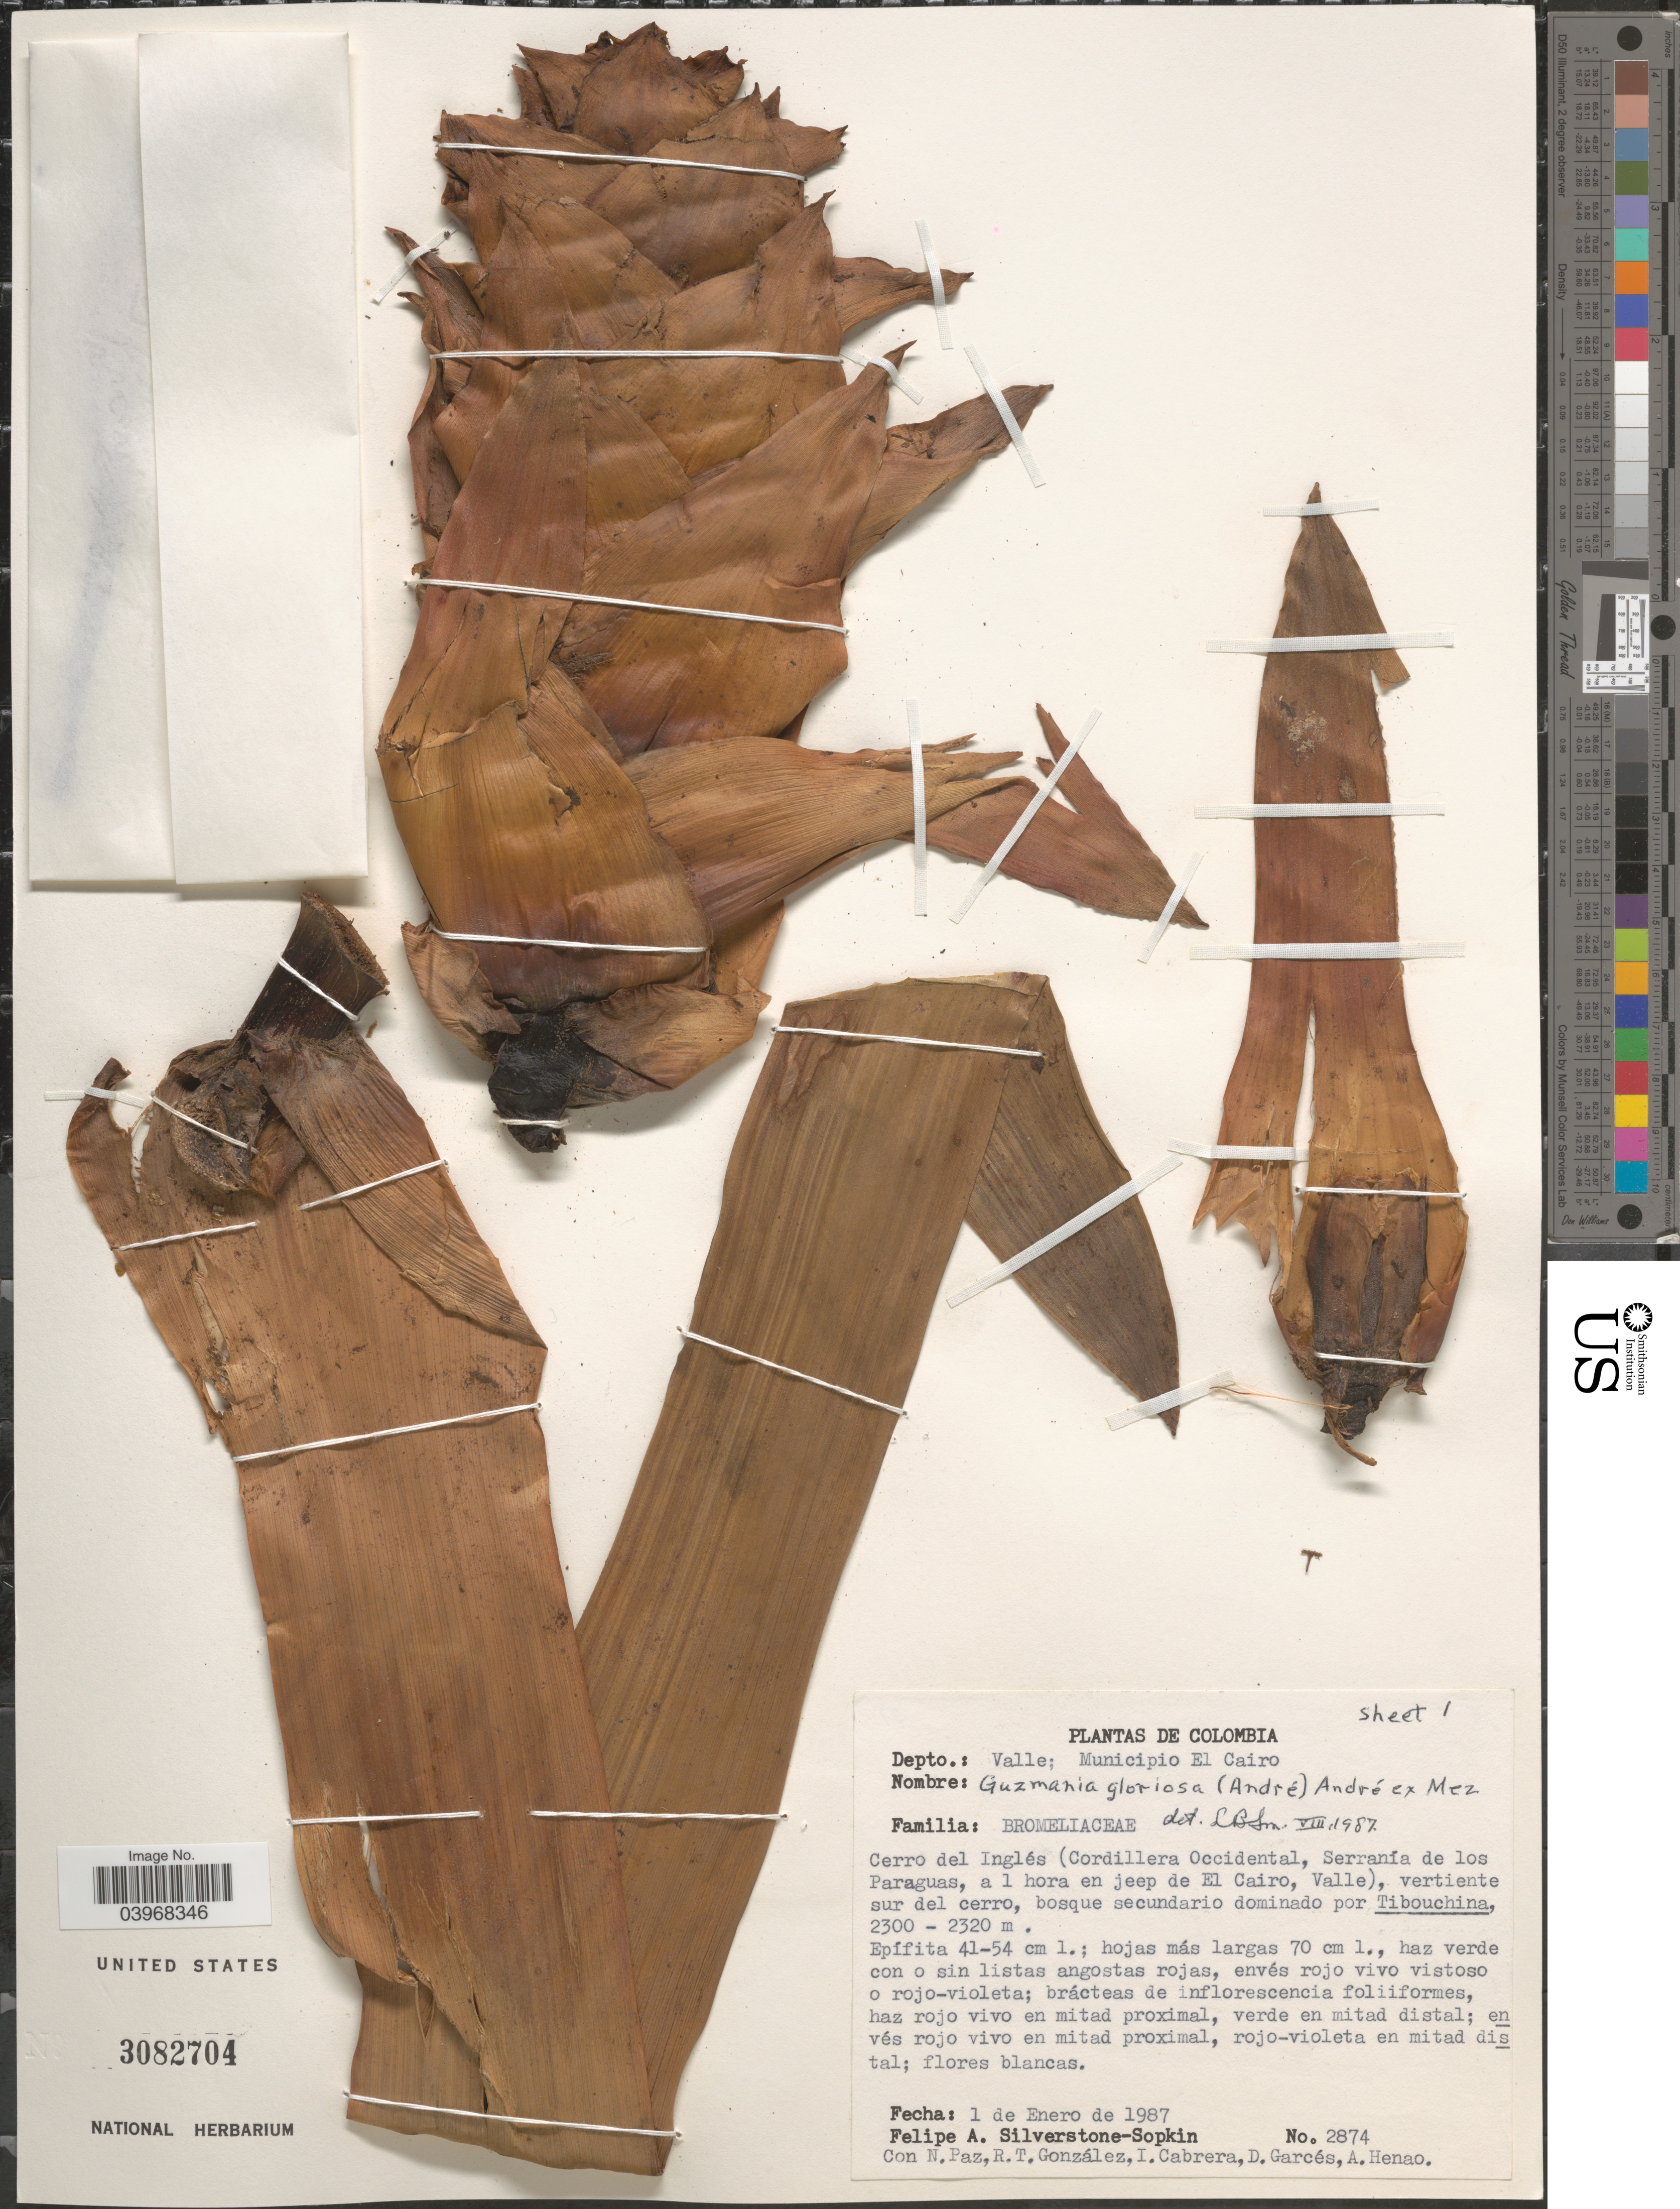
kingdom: Plantae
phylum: Tracheophyta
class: Liliopsida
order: Poales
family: Bromeliaceae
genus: Guzmania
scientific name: Guzmania gloriosa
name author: (André) André ex Mez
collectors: F. Silverstone-Sopkin, N. Paz, R. Gonzalez, I. Cabrera & et al.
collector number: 2874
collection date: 1987-01-01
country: Colombia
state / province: Valle del Cauca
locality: Depto.: Valle; Municipio El Cairo. Cerro del Inglés (Cordillera Occidental, Serranía de los Paraguas, al 1 hora en jeep de El Cairo, Valle) vertiente sur del cerro.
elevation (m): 2300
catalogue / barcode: US 3082704